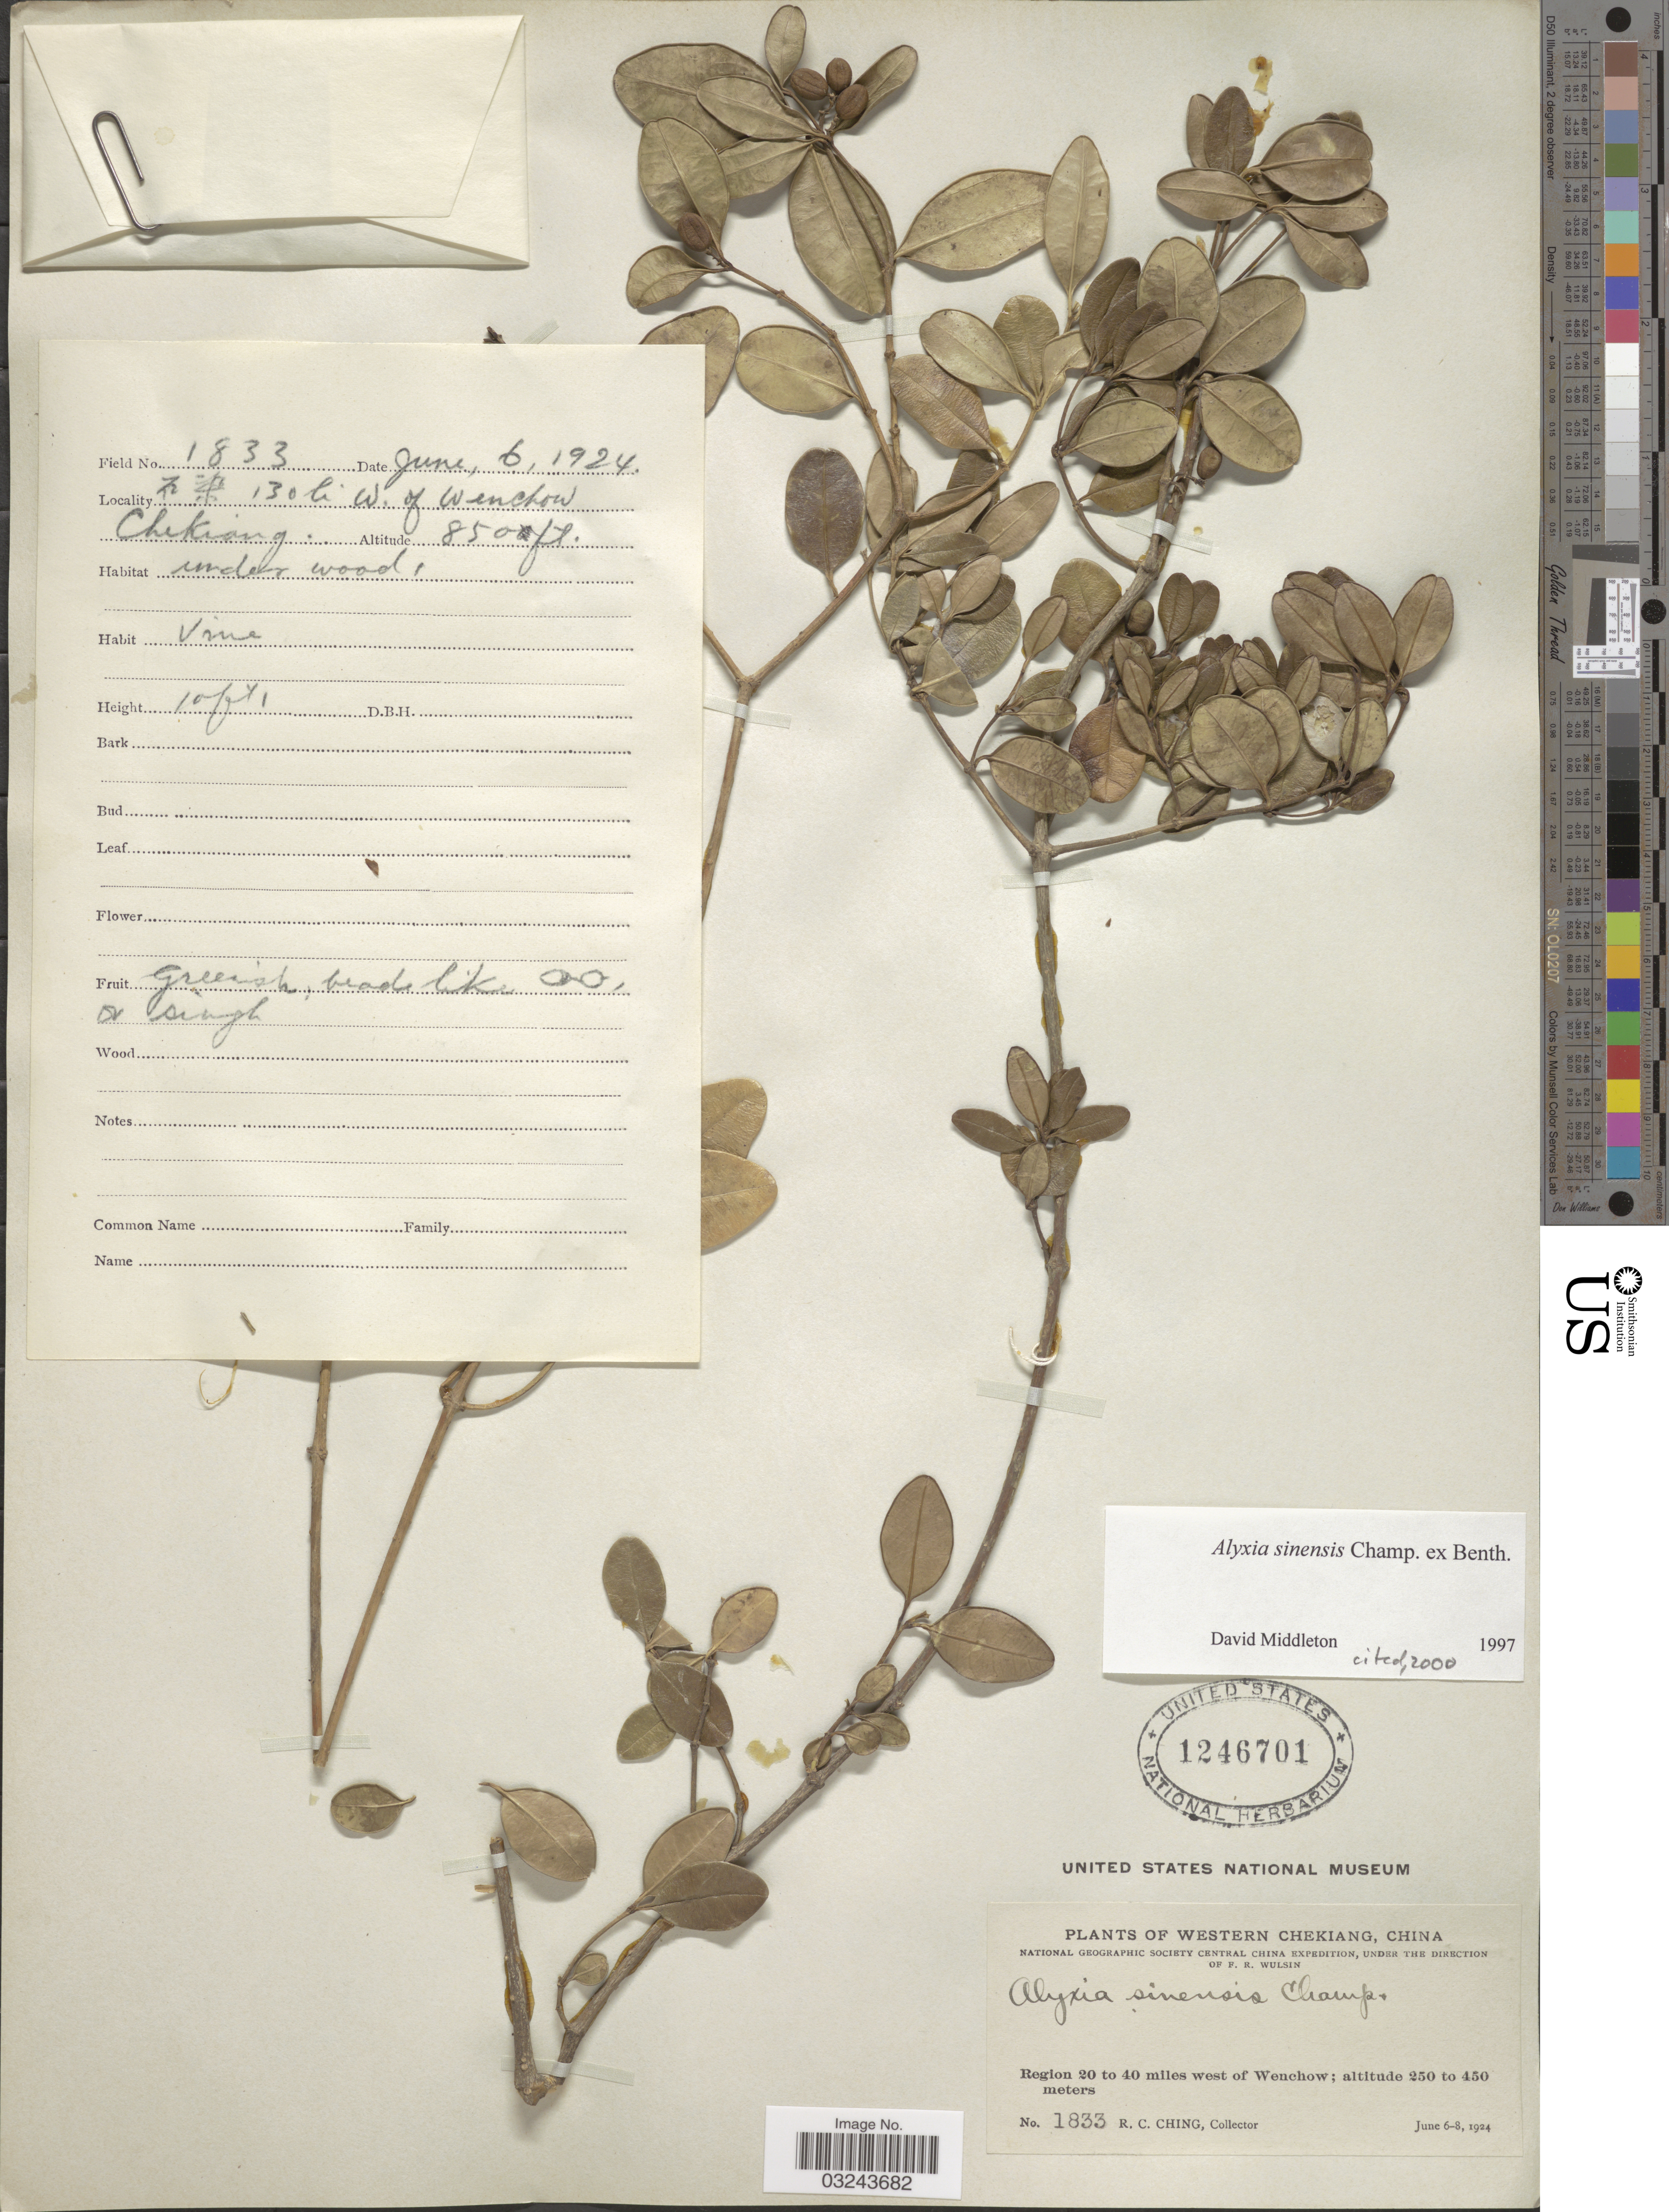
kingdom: Plantae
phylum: Tracheophyta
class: Magnoliopsida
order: Gentianales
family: Apocynaceae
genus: Alyxia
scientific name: Alyxia sinensis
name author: Champ. ex Benth.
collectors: R. C. Ching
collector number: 1833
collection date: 1924-06-06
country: China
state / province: Zhejiang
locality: Region 20 to 40 miles west of Wenchow. 130 li W. of Wenchow Chekiang.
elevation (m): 2591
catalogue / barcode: US 1246701